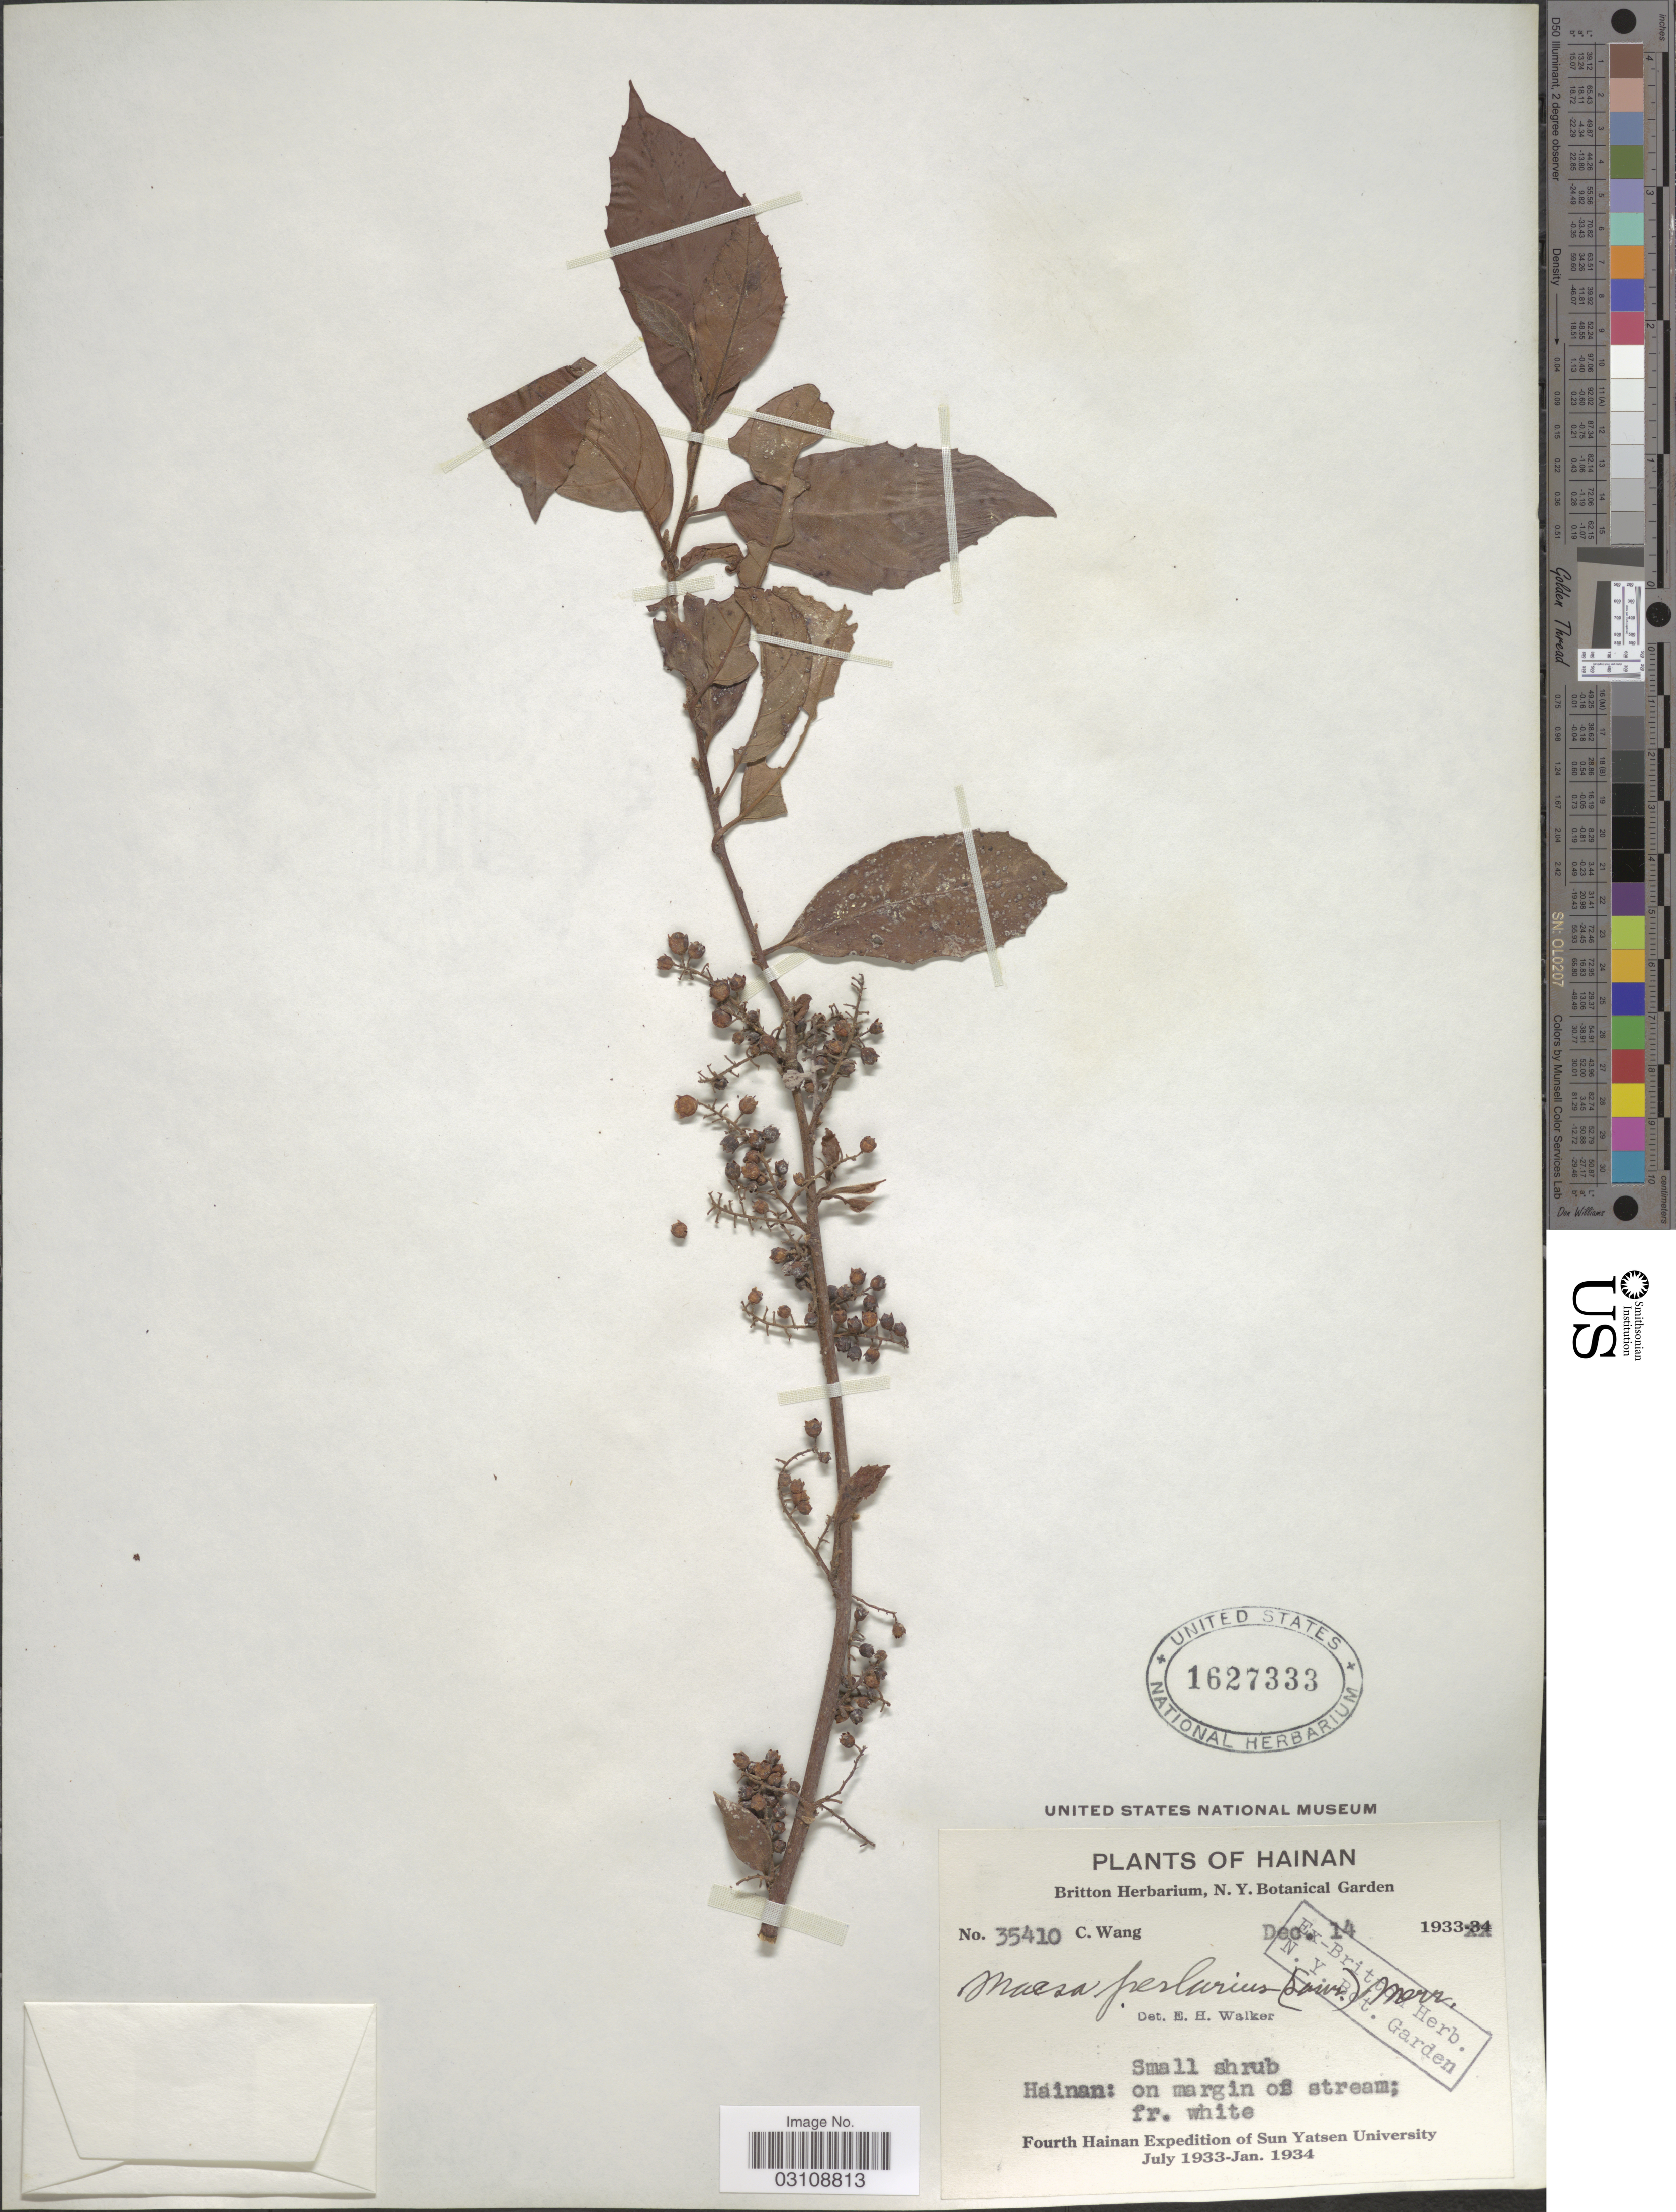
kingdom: Plantae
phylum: Tracheophyta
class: Magnoliopsida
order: Ericales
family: Primulaceae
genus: Maesa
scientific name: Maesa perlaria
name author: (Lour.) Merr.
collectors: C. Wang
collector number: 35410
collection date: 1933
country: China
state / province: Hainan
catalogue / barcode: US 1627333